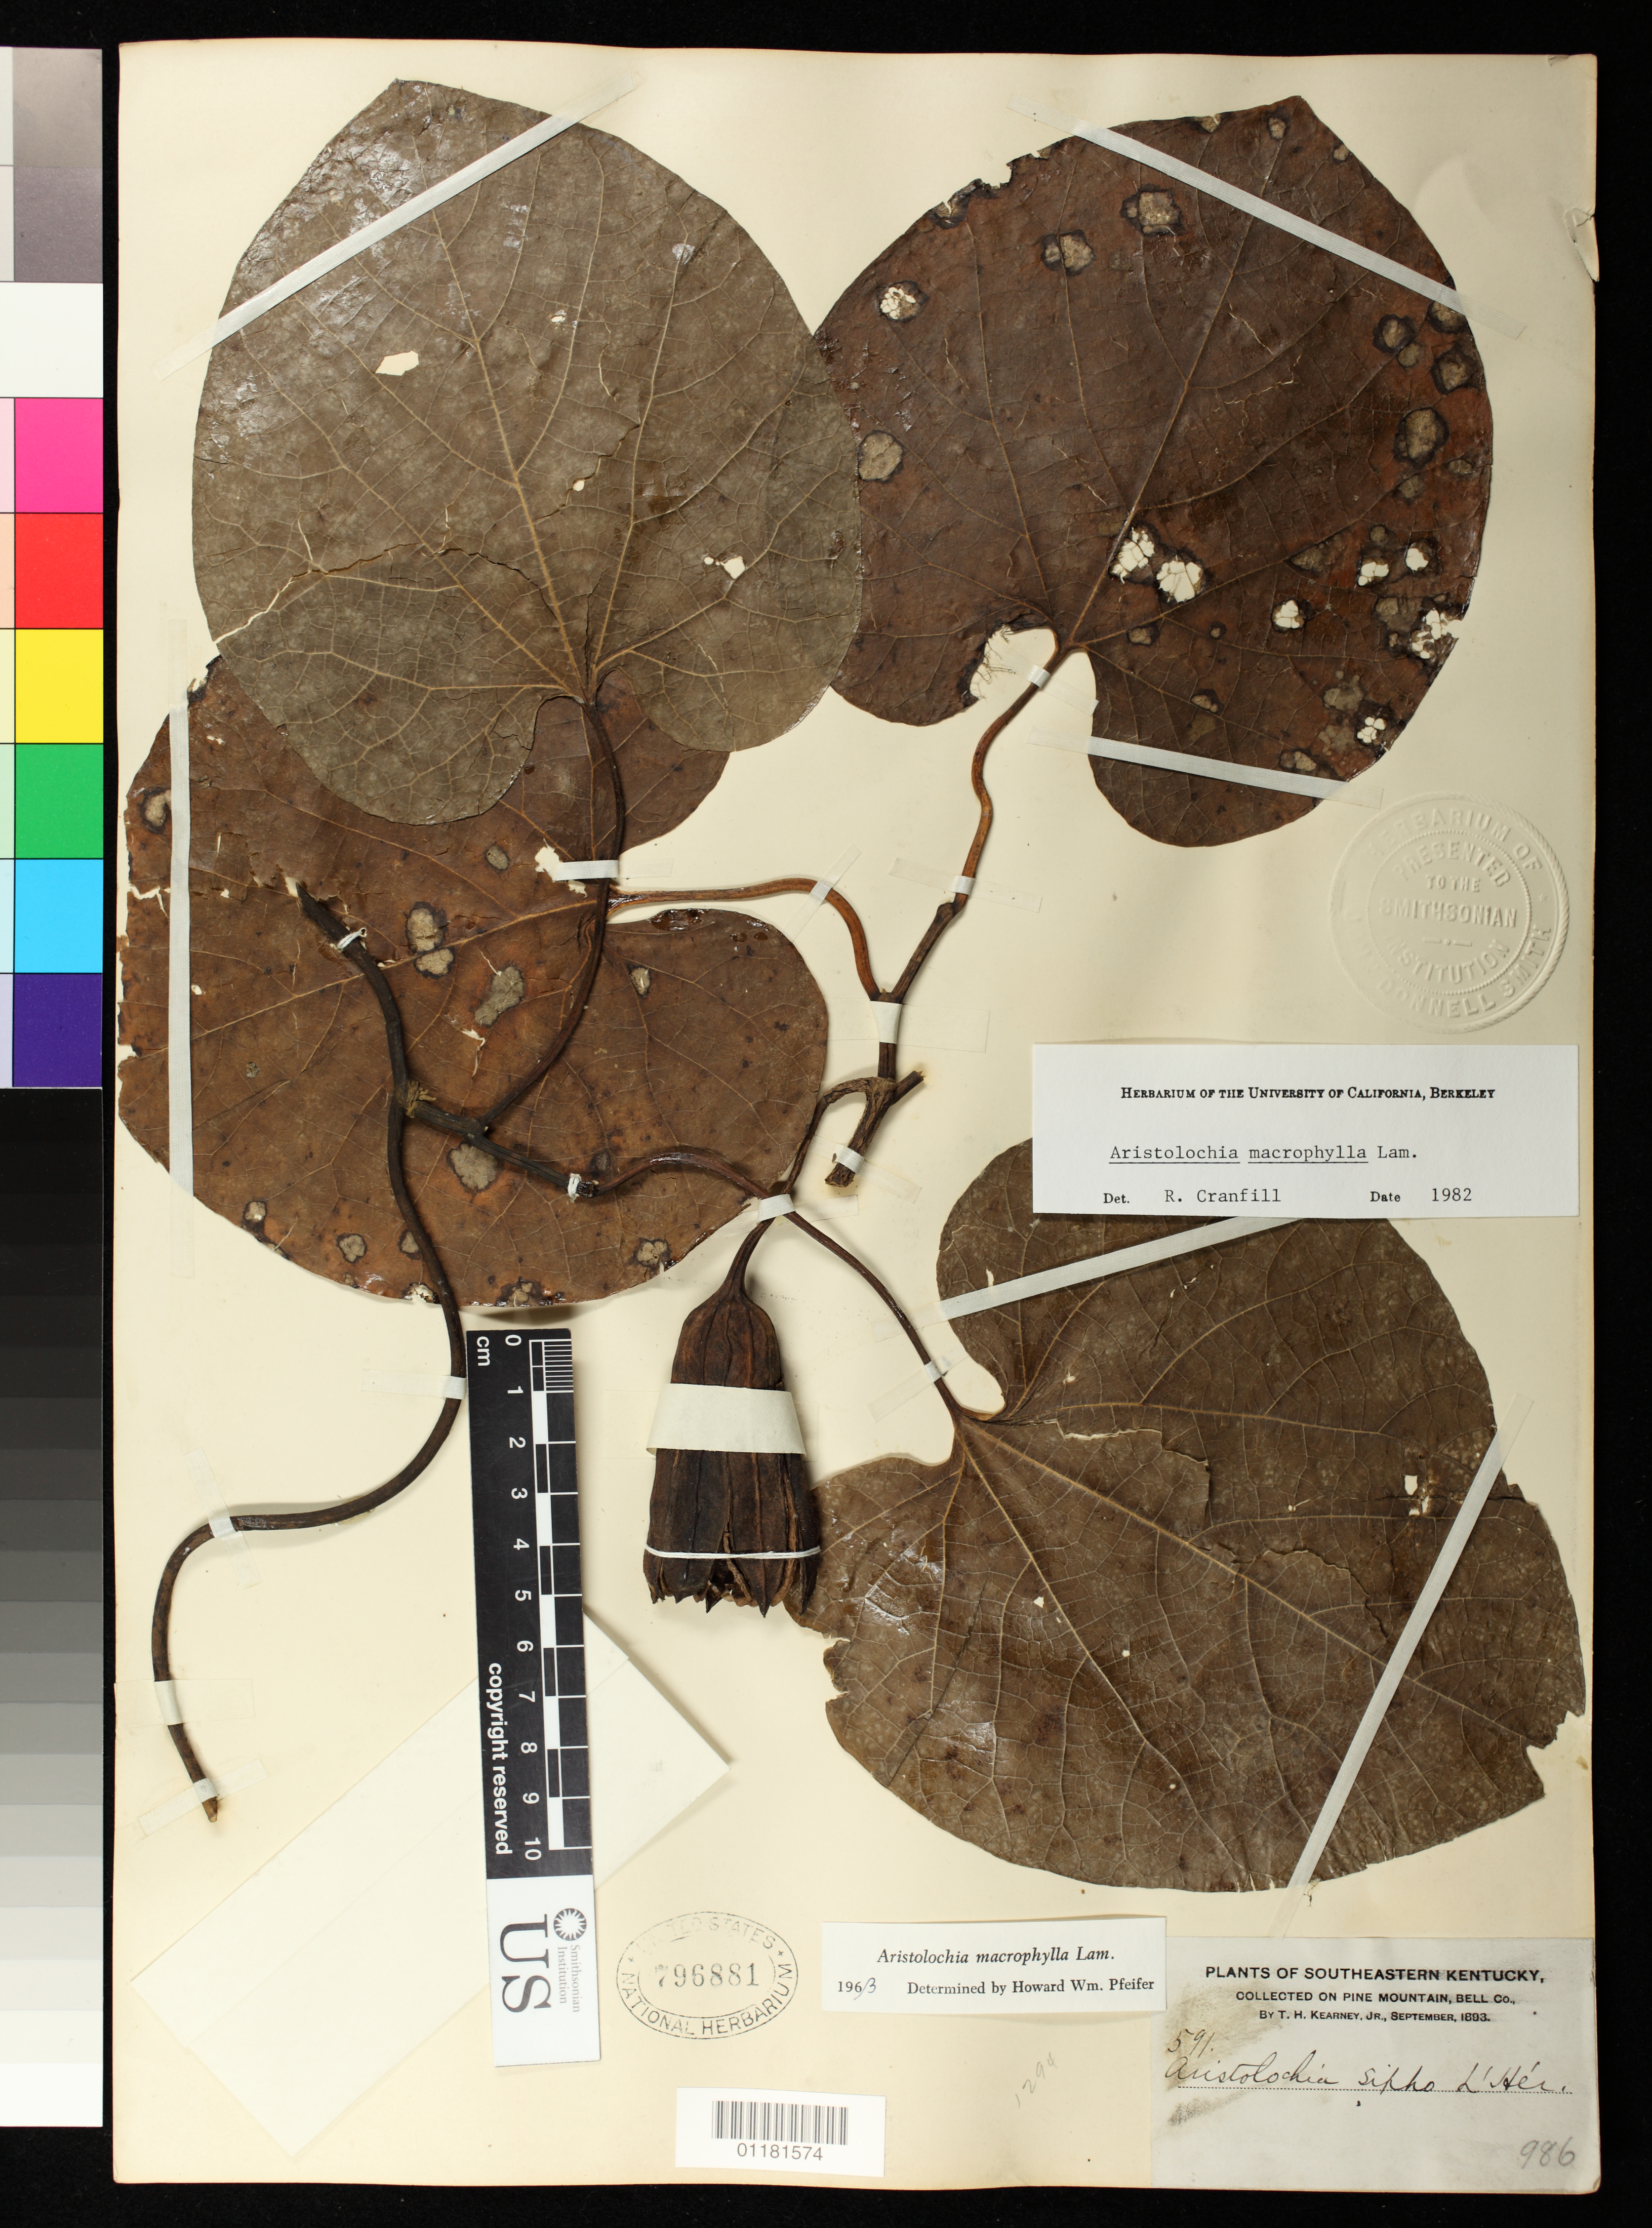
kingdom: Plantae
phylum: Tracheophyta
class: Magnoliopsida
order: Piperales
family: Aristolochiaceae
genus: Aristolochia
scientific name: Aristolochia macrophylla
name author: Lam.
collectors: T. H. Kearney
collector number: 591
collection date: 1893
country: United States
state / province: Kentucky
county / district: Bell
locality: Collected on Pine Mountain, Bell County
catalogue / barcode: US 796881